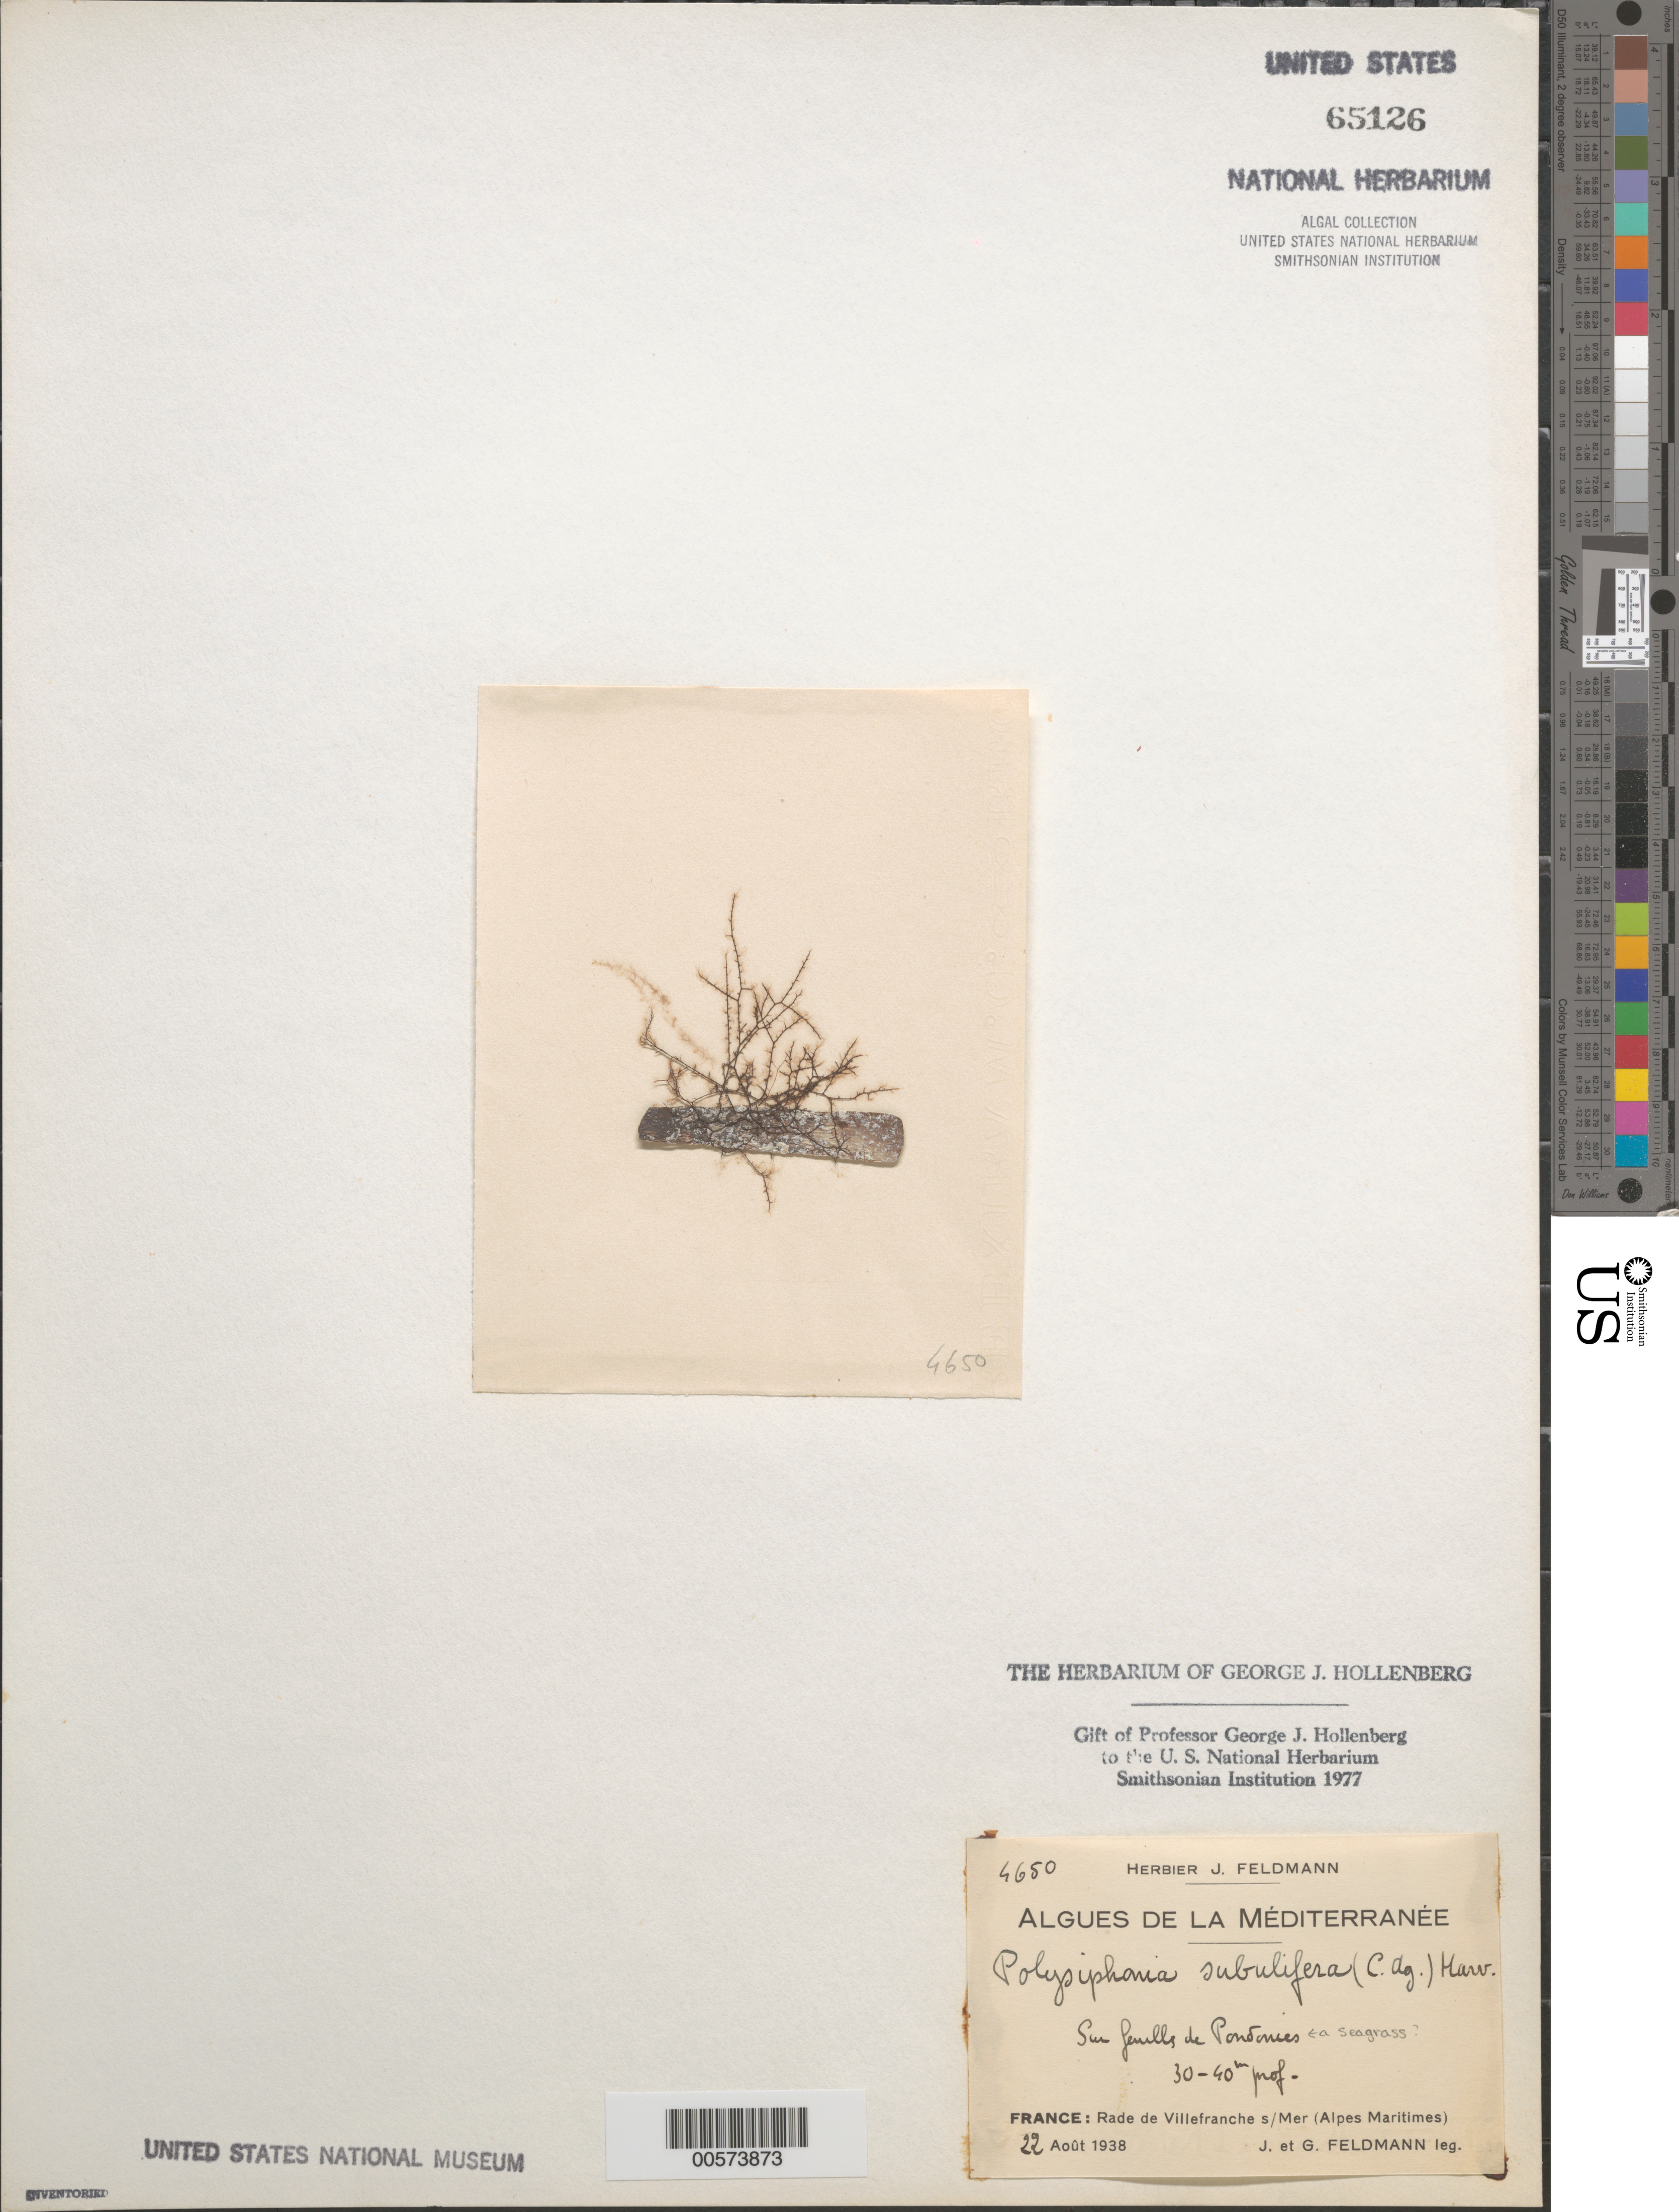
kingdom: Plantae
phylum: Rhodophyta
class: Florideophyceae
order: Ceramiales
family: Rhodomelaceae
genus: Polysiphonia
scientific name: Polysiphonia subulifera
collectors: J. Feldmann & G. Feldmann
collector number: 4650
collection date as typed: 22 Aug 1938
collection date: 1938-08-22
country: France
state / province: Provence-Alpes-Côte d'Azur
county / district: Alpes-Maritimes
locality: Villefranche sur Mer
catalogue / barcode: US 65126